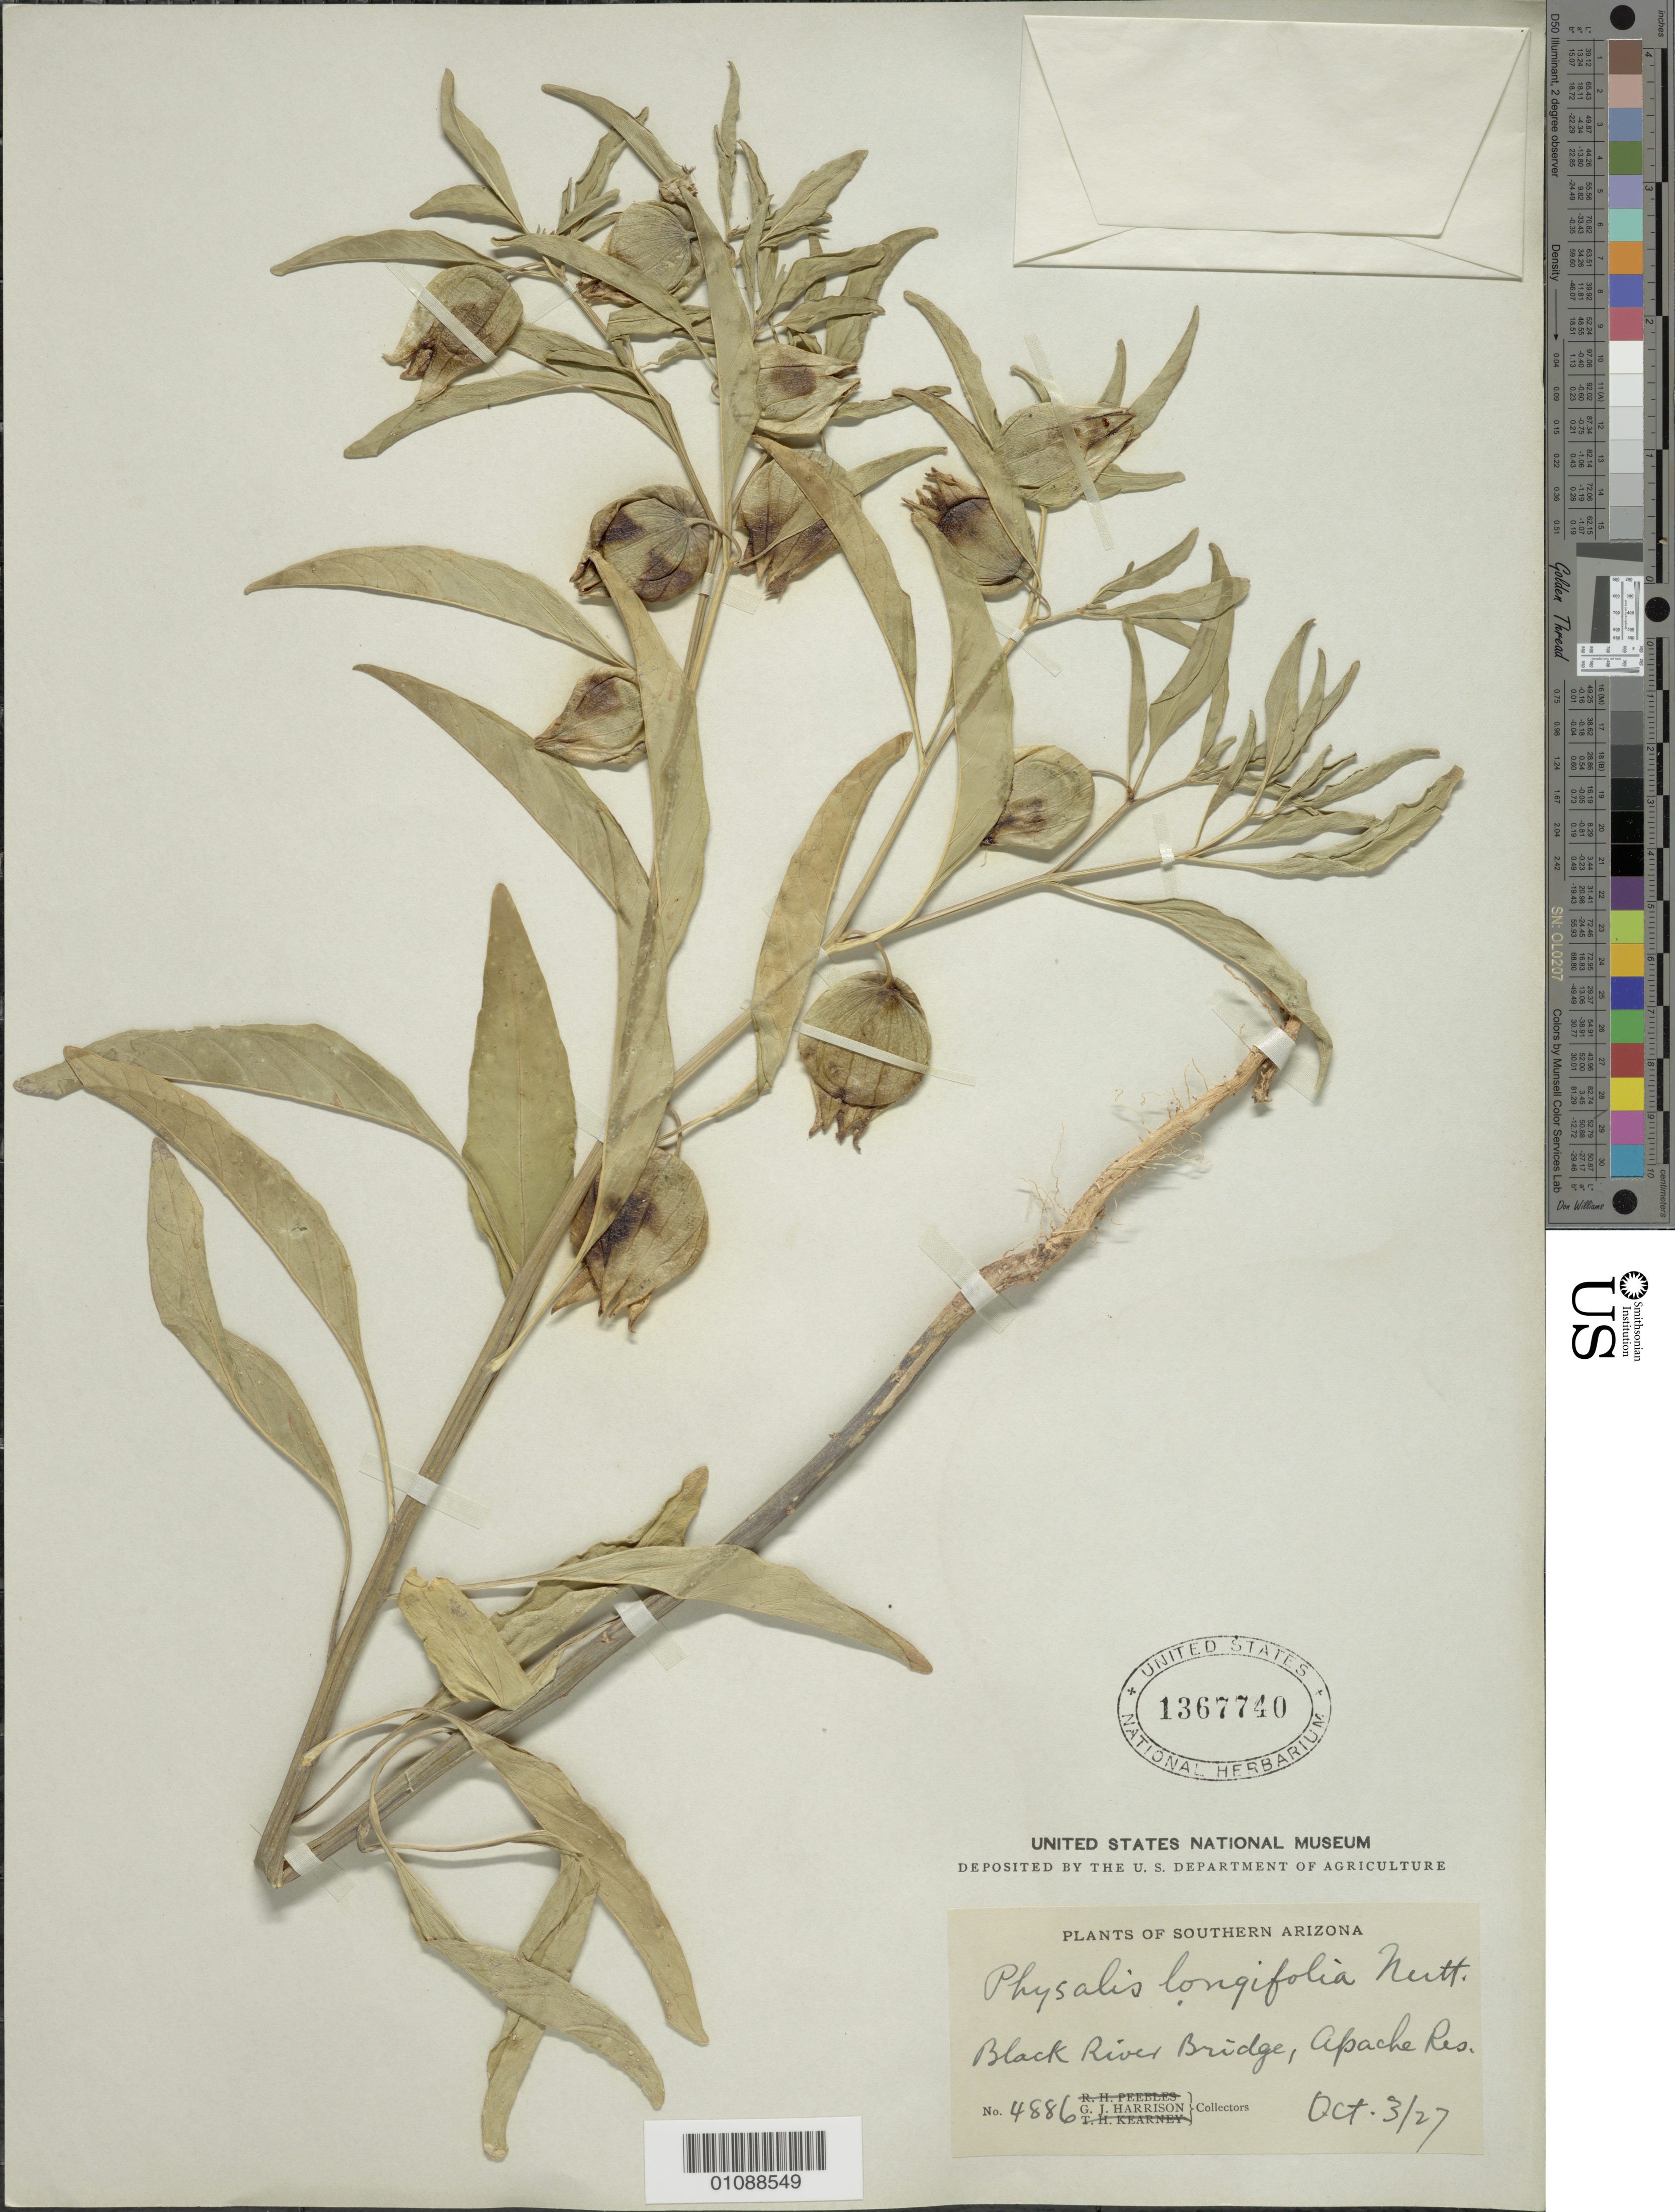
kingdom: Plantae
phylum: Tracheophyta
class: Magnoliopsida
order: Solanales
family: Solanaceae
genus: Physalis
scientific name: Physalis longifolia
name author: Nutt.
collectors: G. J. Harrison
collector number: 4886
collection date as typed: Transcribed d/m/y: 3/10/27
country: United States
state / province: Arizona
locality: Southern Arizona. Black River Bridge, Apache Res.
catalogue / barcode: US 1367740